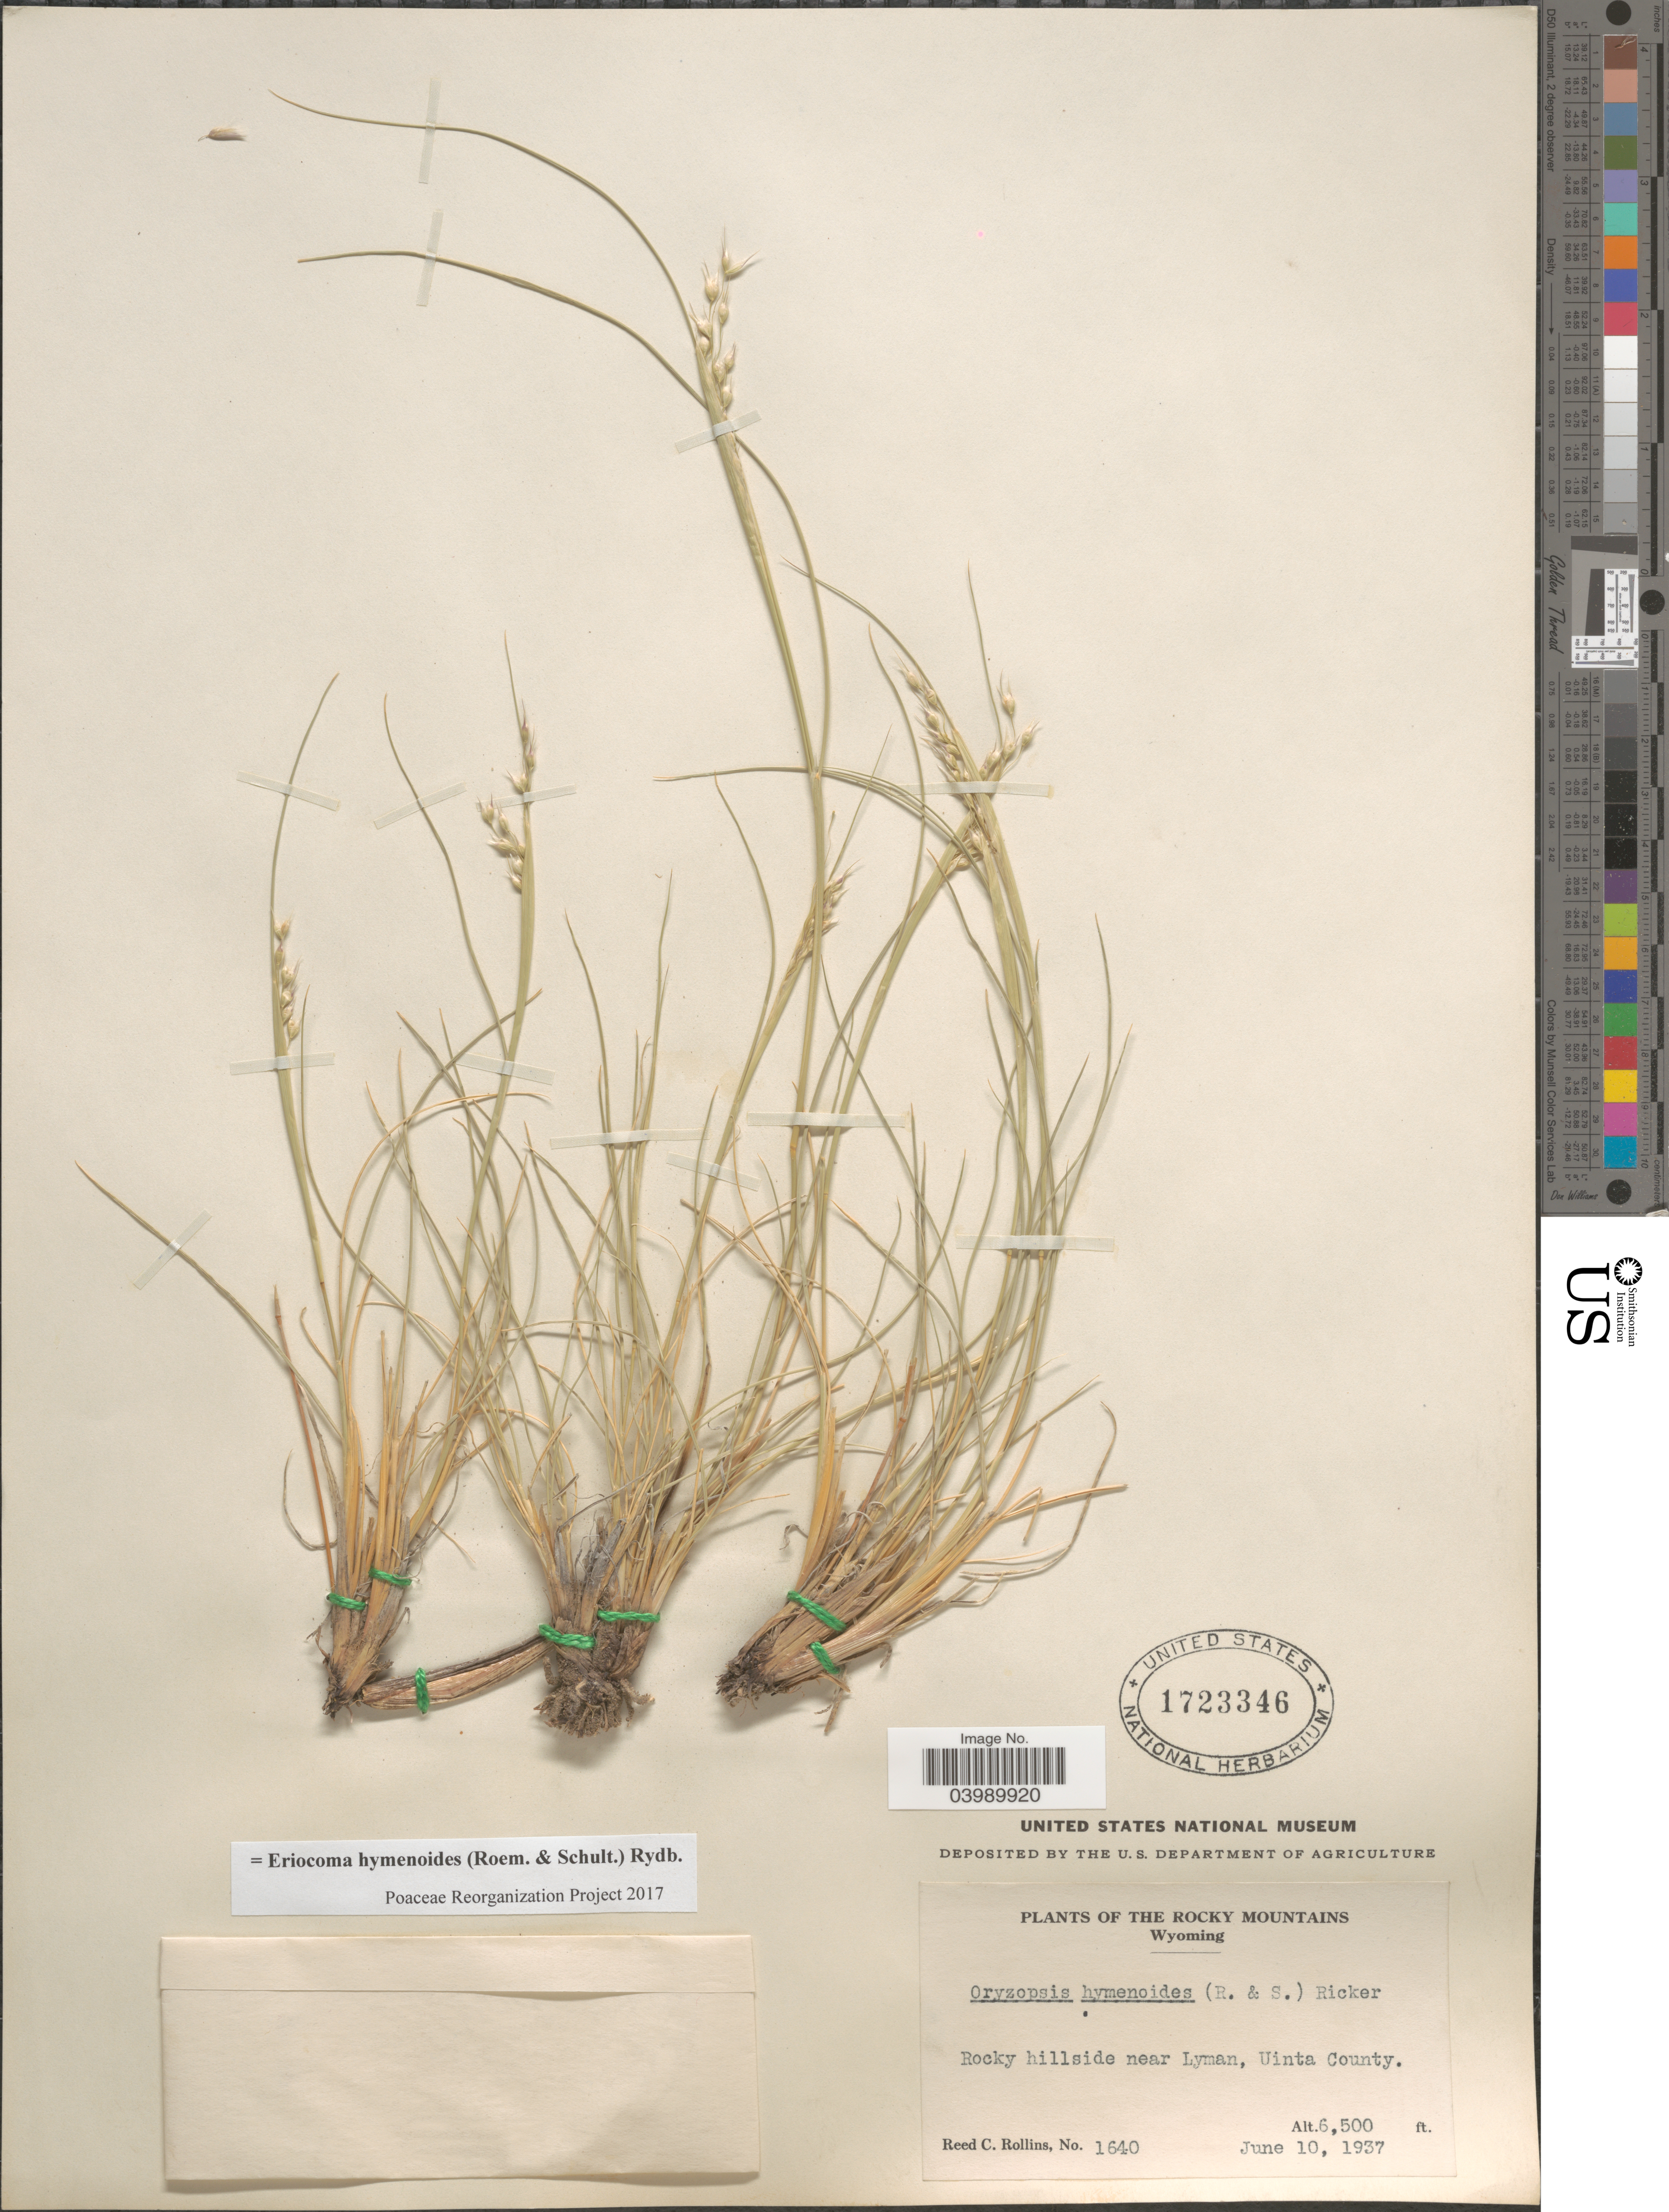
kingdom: Plantae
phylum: Tracheophyta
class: Liliopsida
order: Poales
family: Poaceae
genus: Eriocoma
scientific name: Eriocoma hymenoides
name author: (Roem. & Schult.) Rydb.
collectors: R. C. Rollins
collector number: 1640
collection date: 1937-06-10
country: United States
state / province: Wyoming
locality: The Rocky Mountains. Rocky hillside near Lyman, Uinta County.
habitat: rocky hillside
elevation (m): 1981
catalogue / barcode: US 1723346